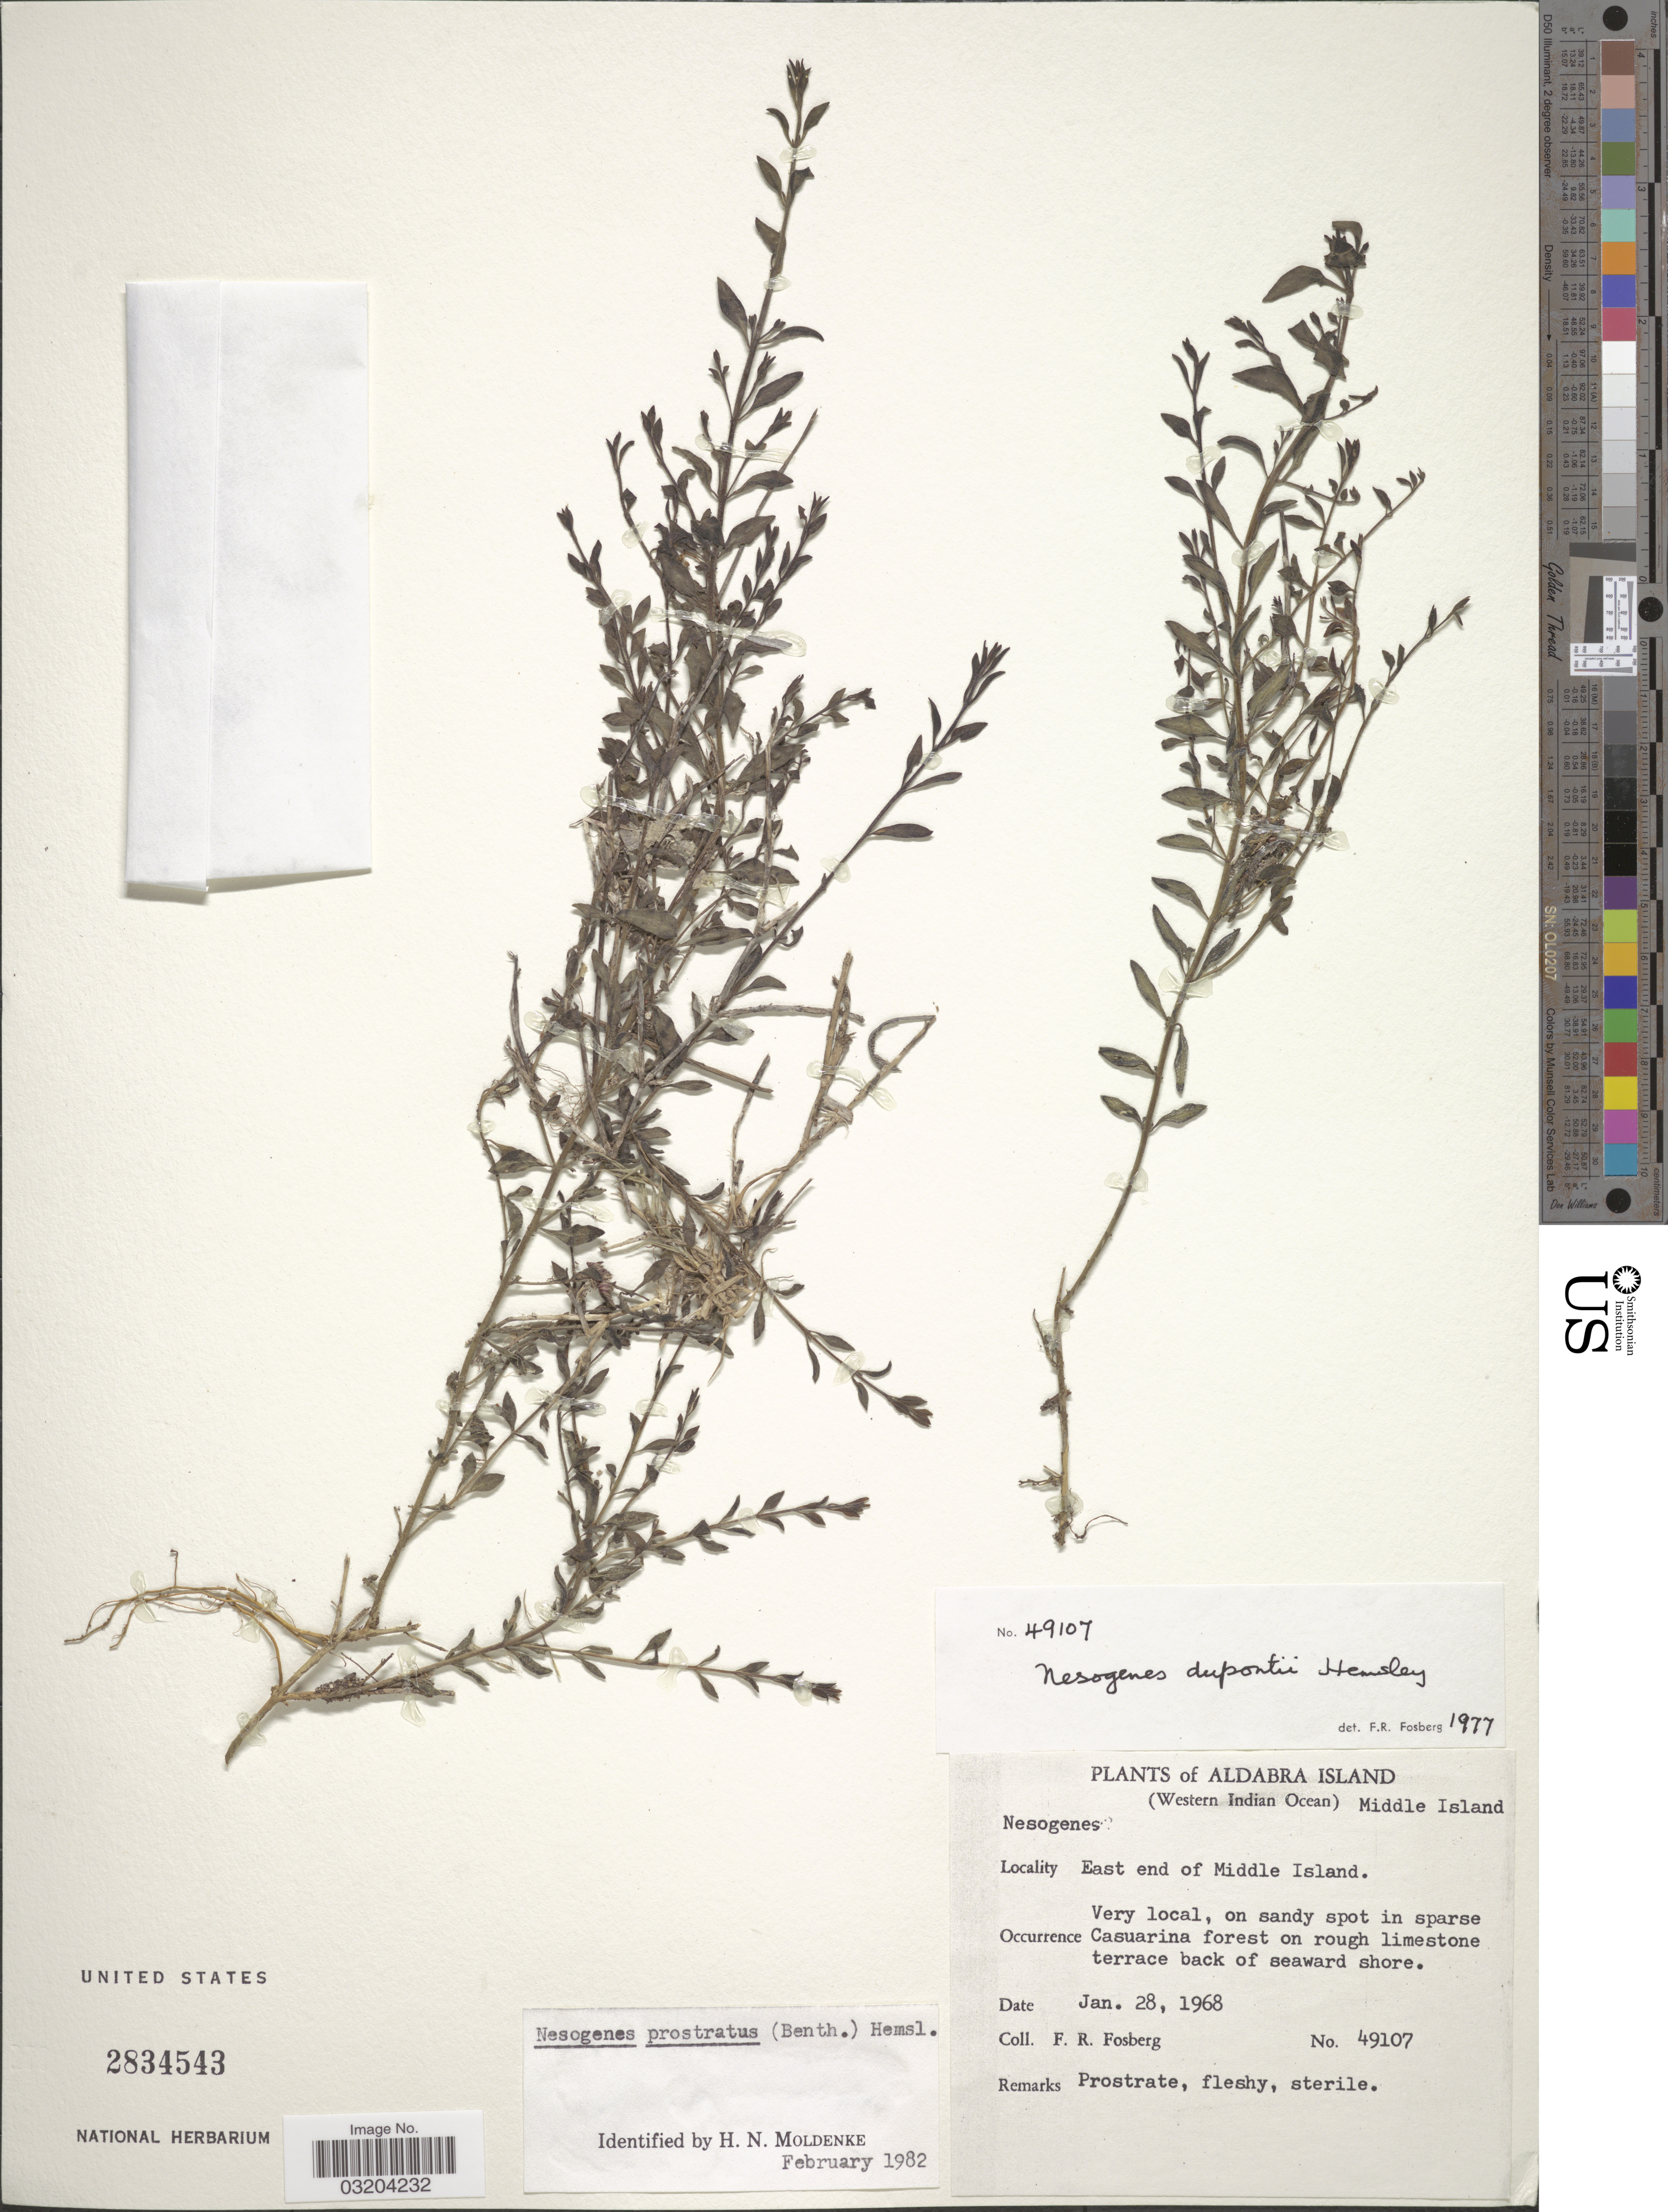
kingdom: Plantae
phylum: Tracheophyta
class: Magnoliopsida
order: Lamiales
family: Orobanchaceae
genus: Nesogenes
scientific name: Nesogenes prostrata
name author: (Benth.) Hemsl.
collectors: F. R. Fosberg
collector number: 49107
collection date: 1968-01-28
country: Seychelles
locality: Aldabra Island (Western Indian Ocean) Middle Island. East end of Middle Island.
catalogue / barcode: US 2834543